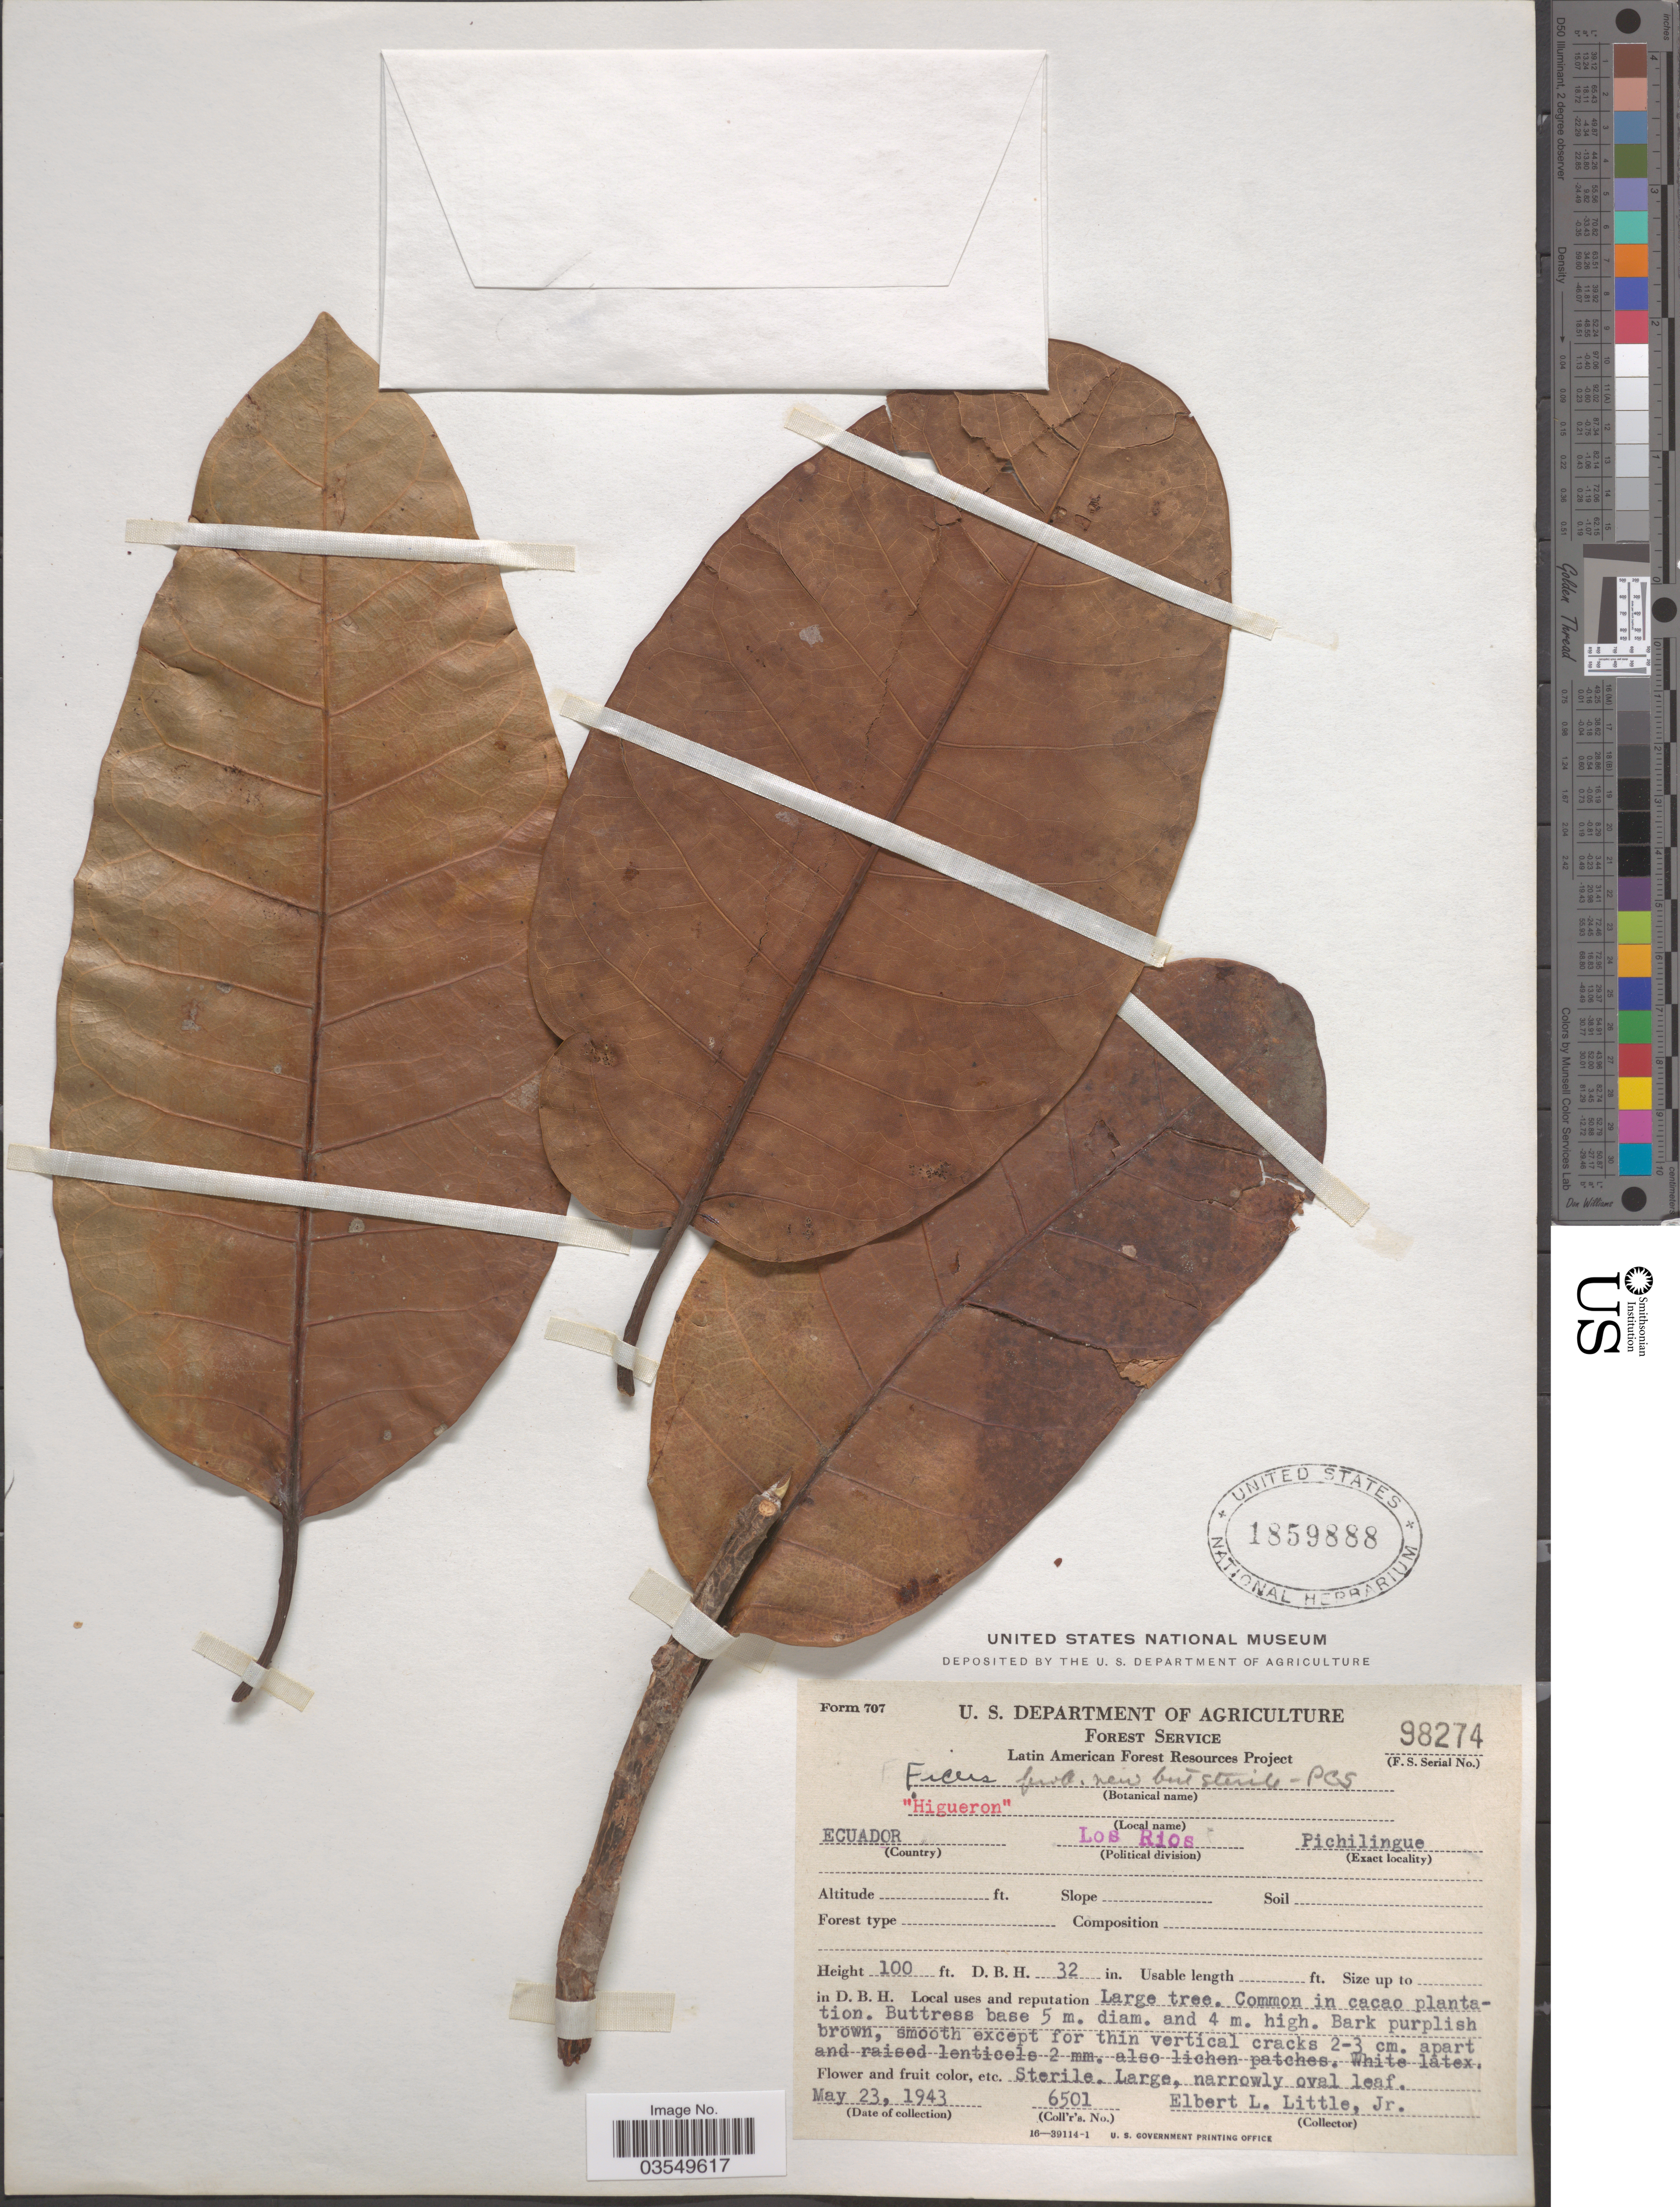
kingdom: Plantae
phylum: Tracheophyta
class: Magnoliopsida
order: Rosales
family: Moraceae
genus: Ficus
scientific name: Ficus sp.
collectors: E. L. Little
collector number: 6501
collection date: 1943-05-23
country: Ecuador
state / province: Los Ríos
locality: Pichilingue.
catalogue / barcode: US 1859888